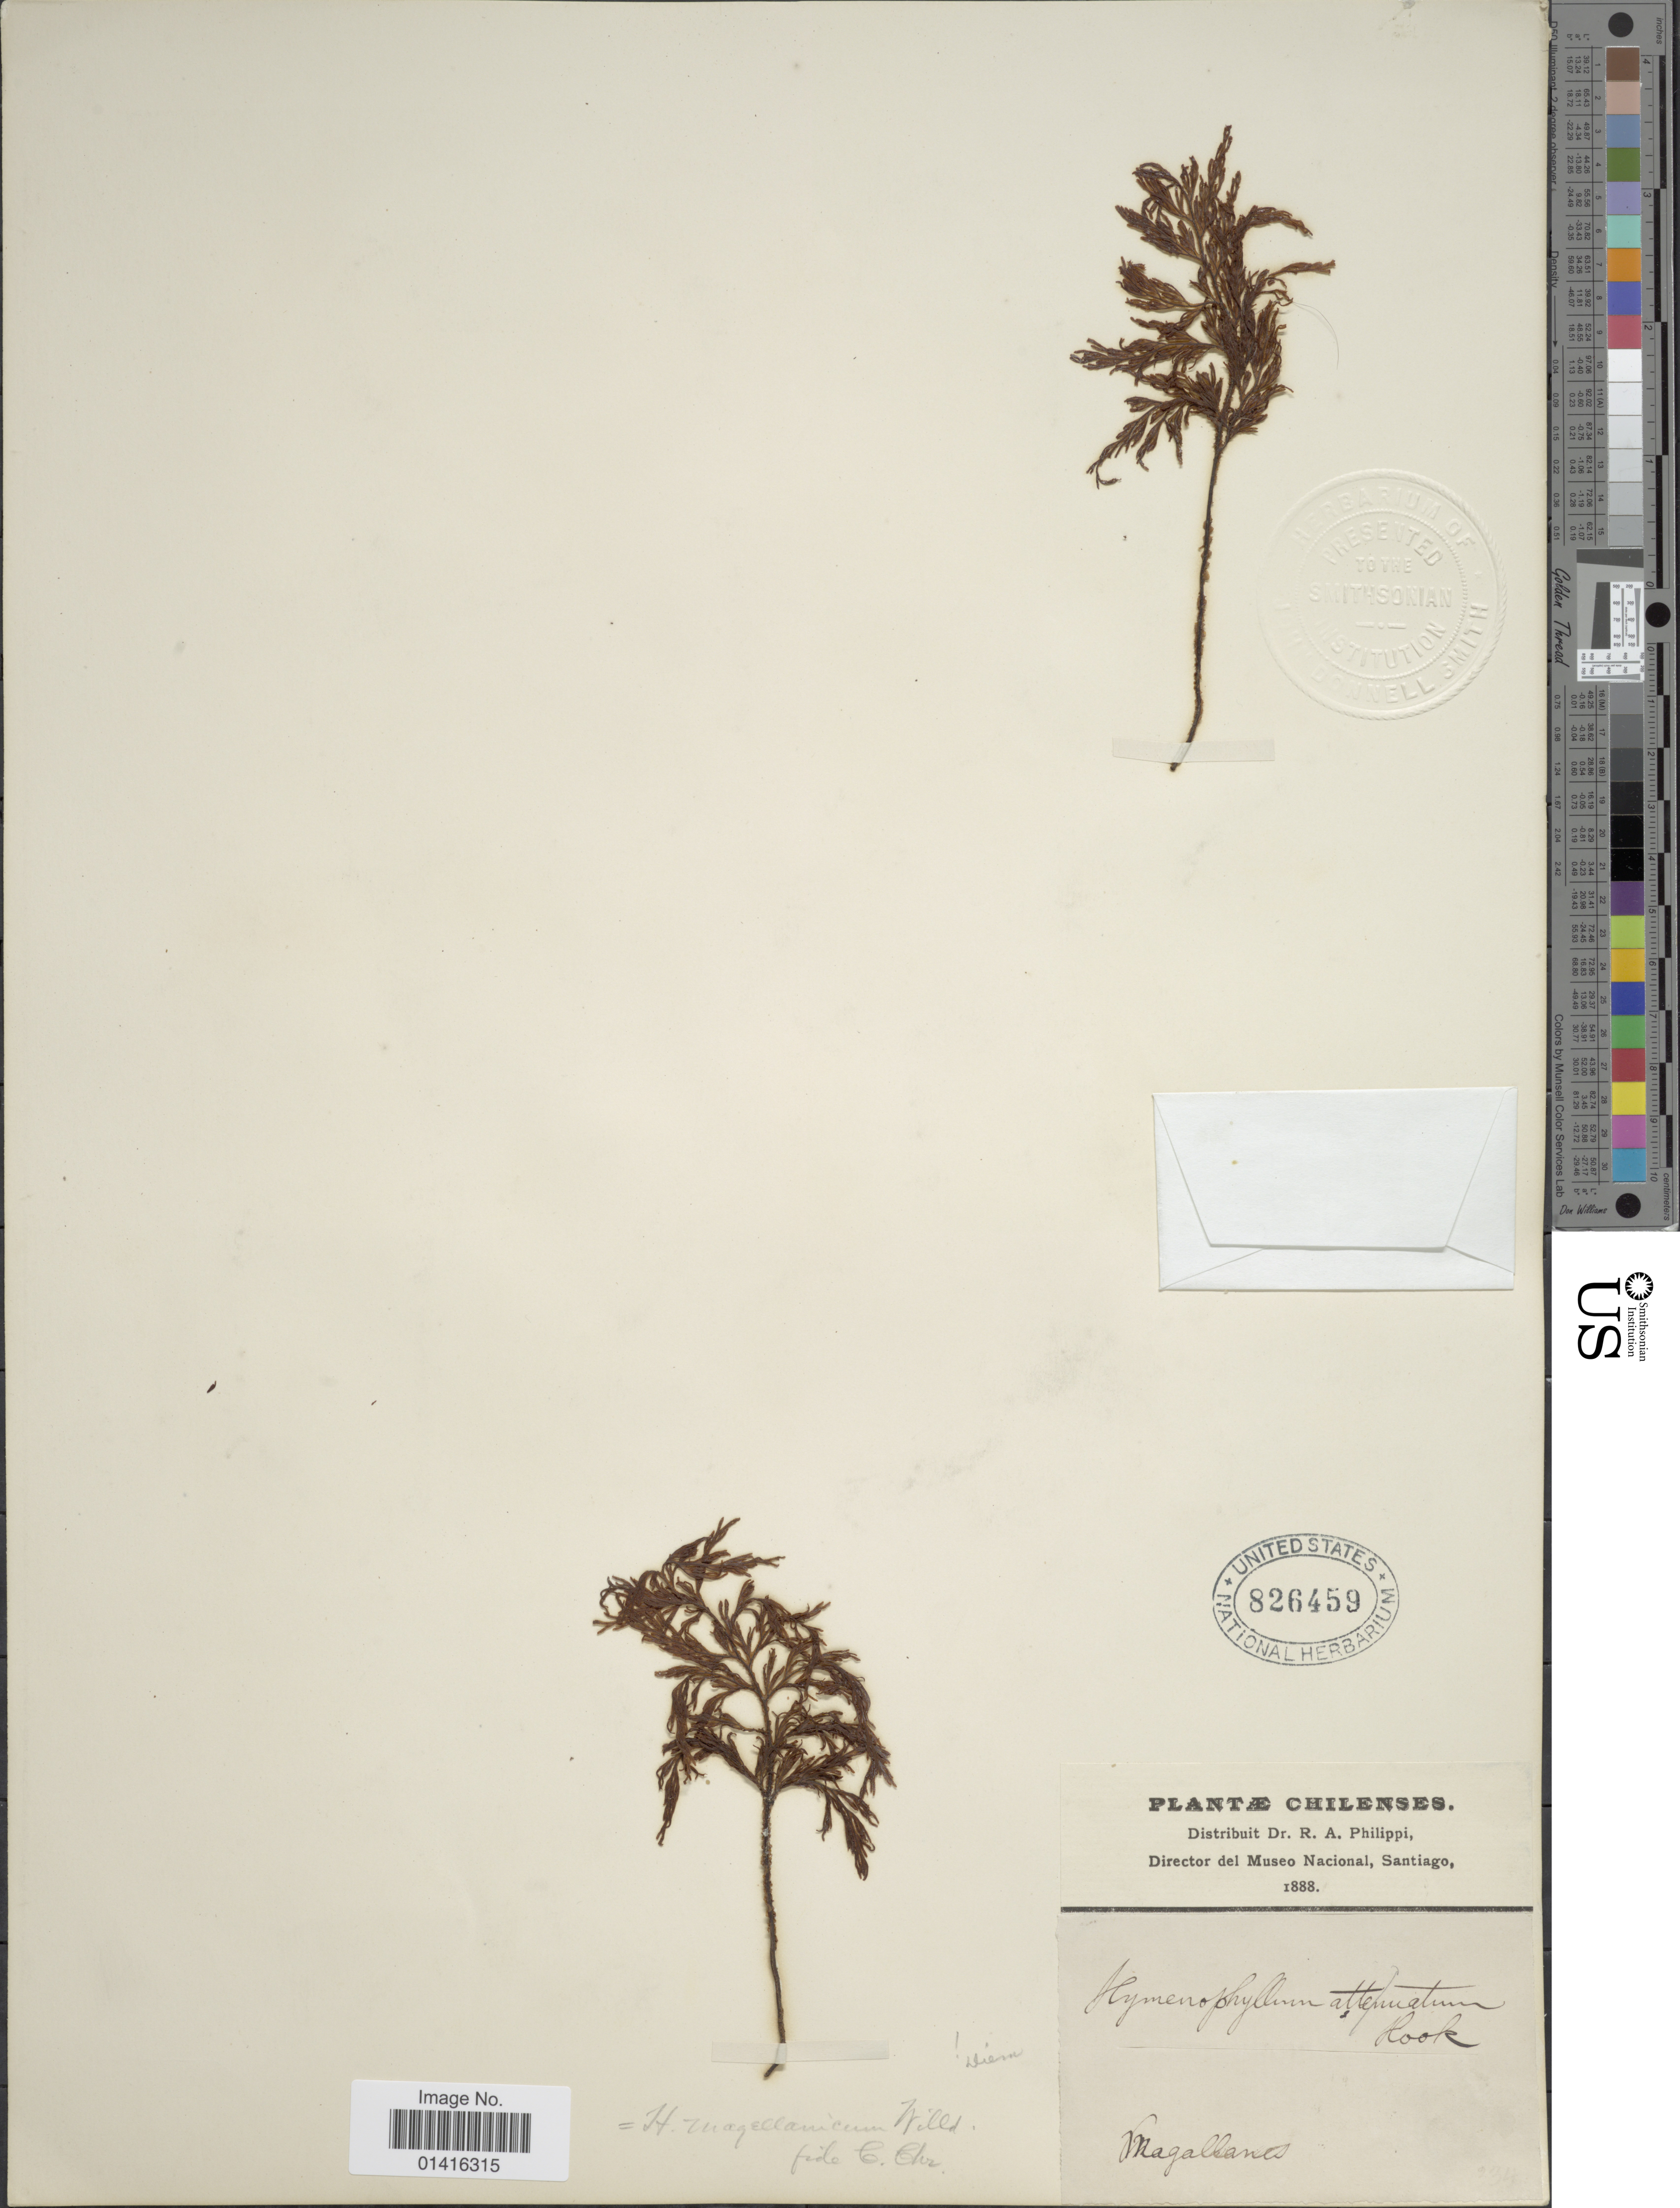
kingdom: Plantae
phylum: Tracheophyta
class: Polypodiopsida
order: Hymenophyllales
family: Hymenophyllaceae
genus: Hymenophyllum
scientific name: Hymenophyllum magellanicum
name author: Willd. ex Kunze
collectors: R. A. Philippi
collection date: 1888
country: Chile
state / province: Magallanes y de la Antártica Chilena (XII)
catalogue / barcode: US 826459